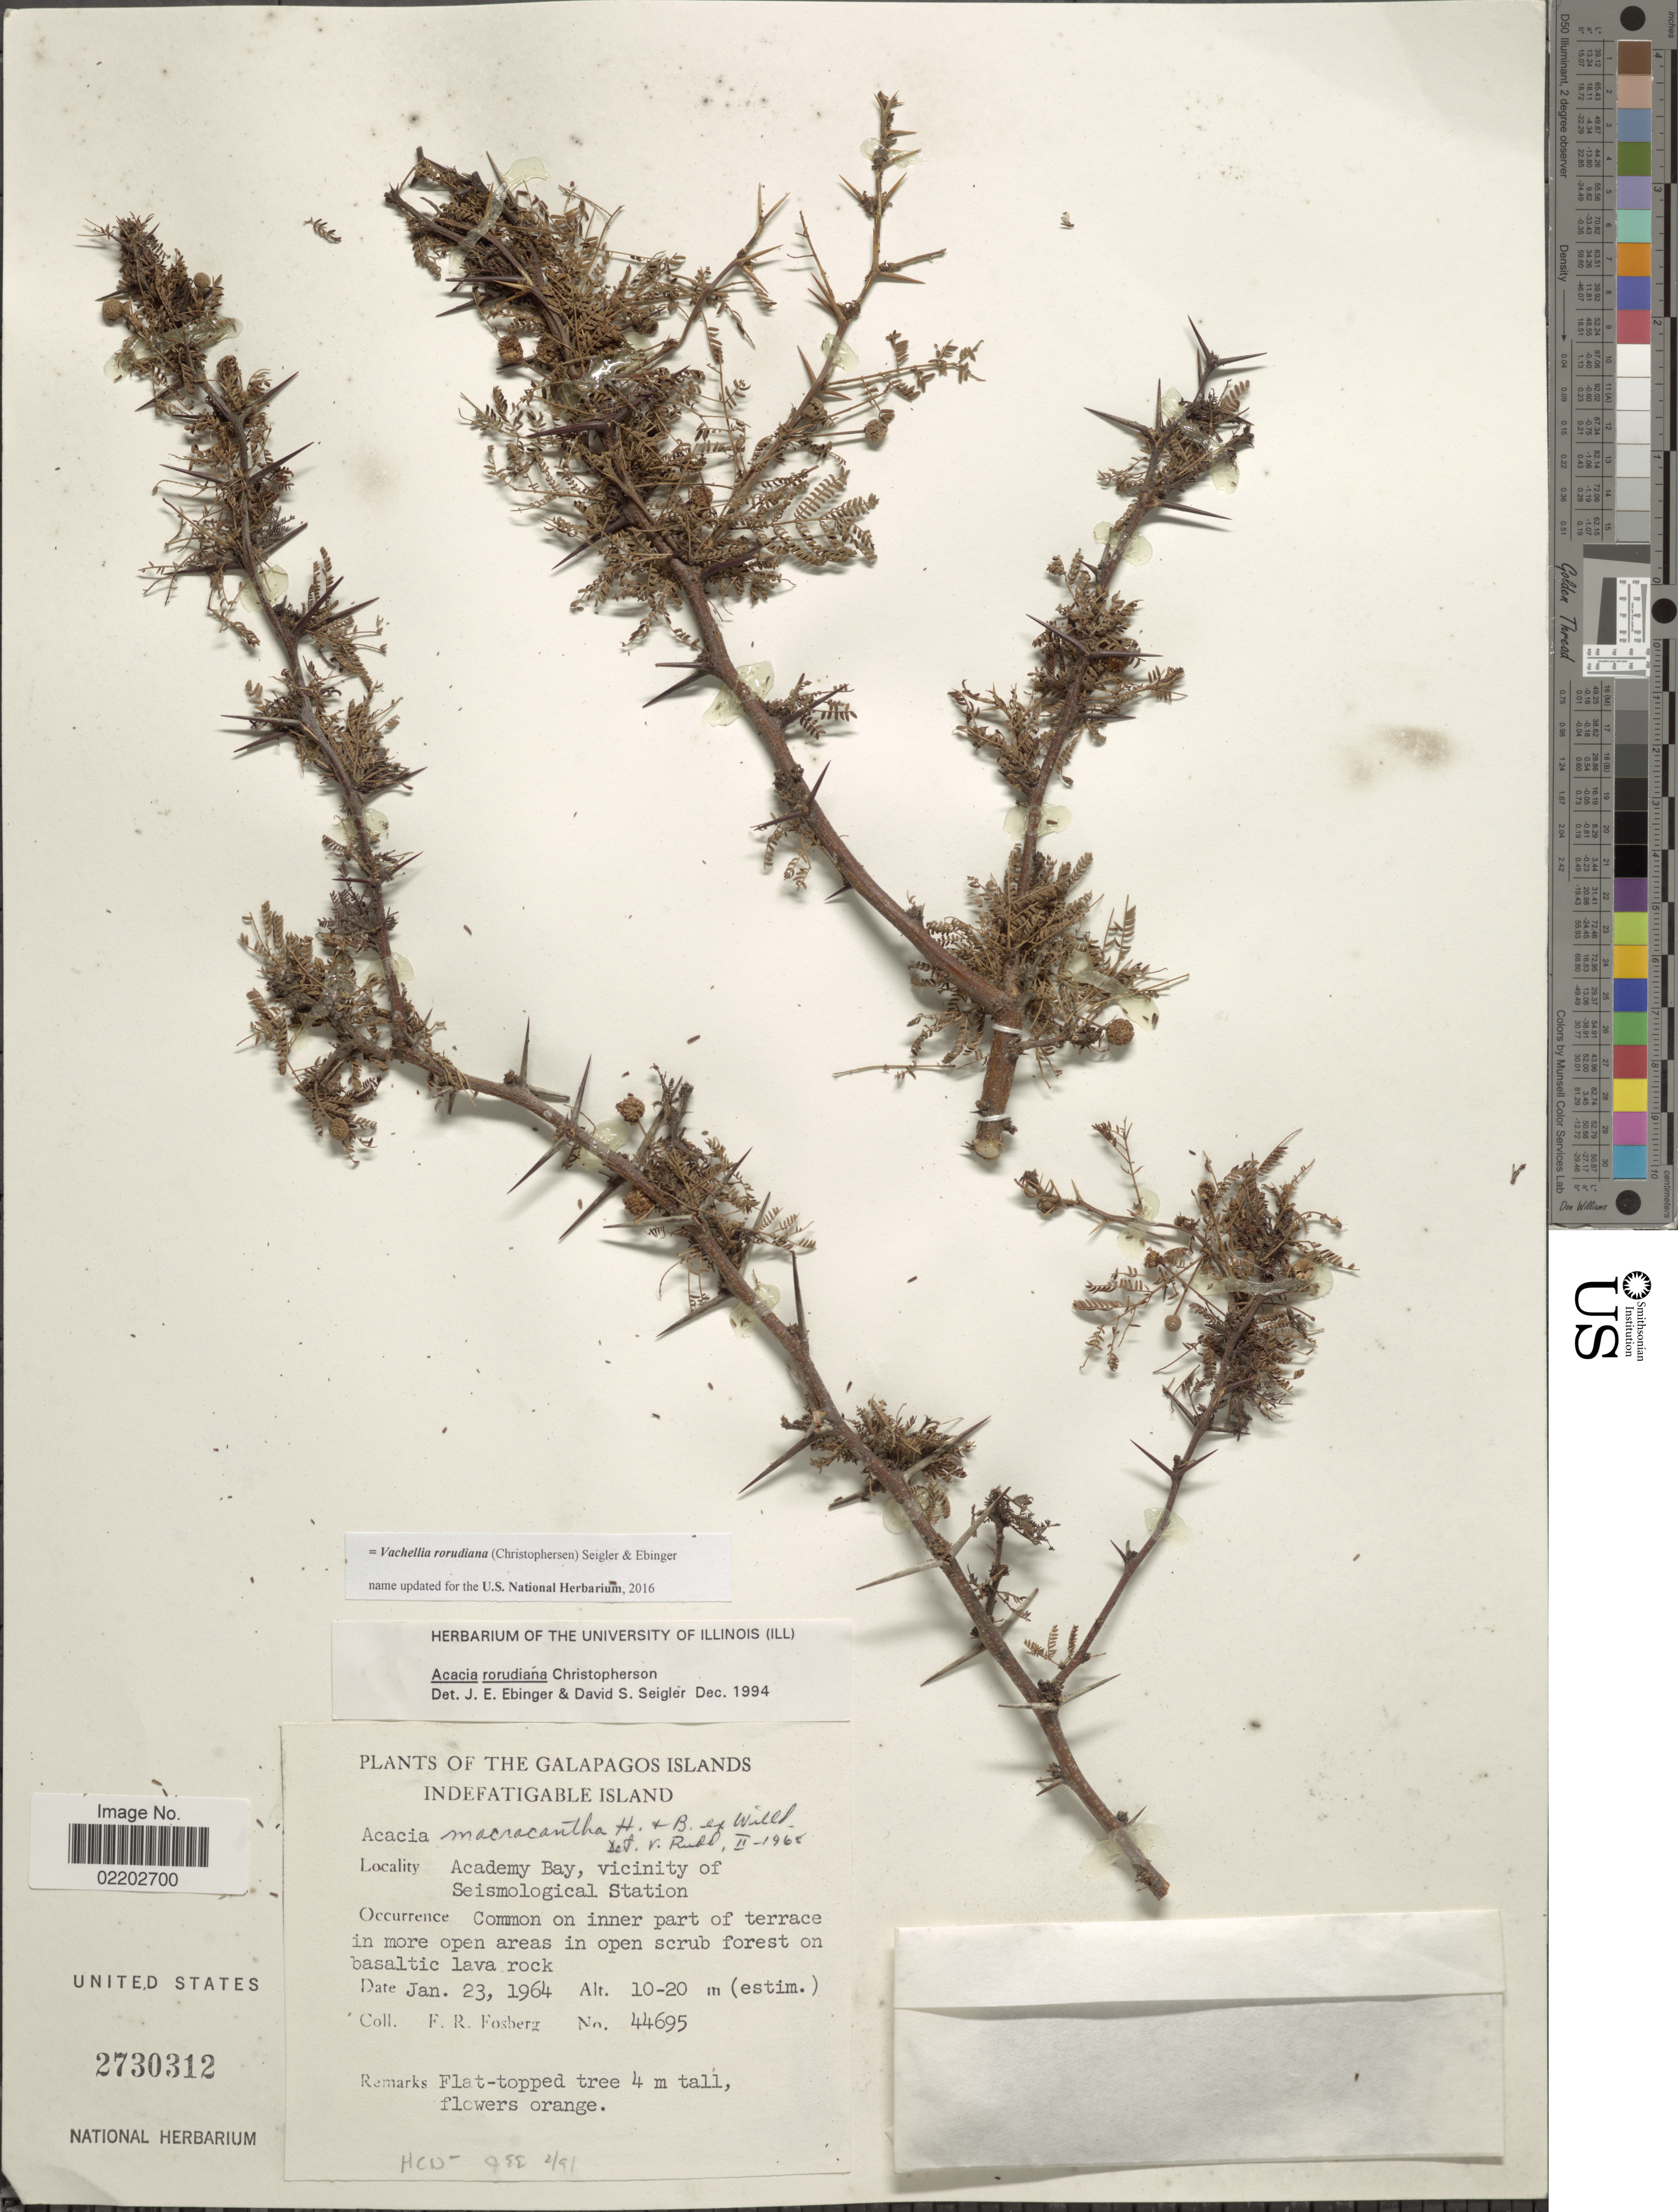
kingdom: Plantae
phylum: Tracheophyta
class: Magnoliopsida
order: Fabales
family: Fabaceae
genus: Vachellia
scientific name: Vachellia rorudiana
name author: (Christoph.) Seigler & Ebinger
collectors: F. R. Fosberg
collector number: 44695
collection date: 1964-01-23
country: Ecuador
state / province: Colón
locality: Galapagos Islands, indefatigable Island, academy Bay, vicinity of Seismological Station, common on inner part of terrace in more open areas in open scrub foret on basaltic lava rock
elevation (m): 10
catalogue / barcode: US 2730312